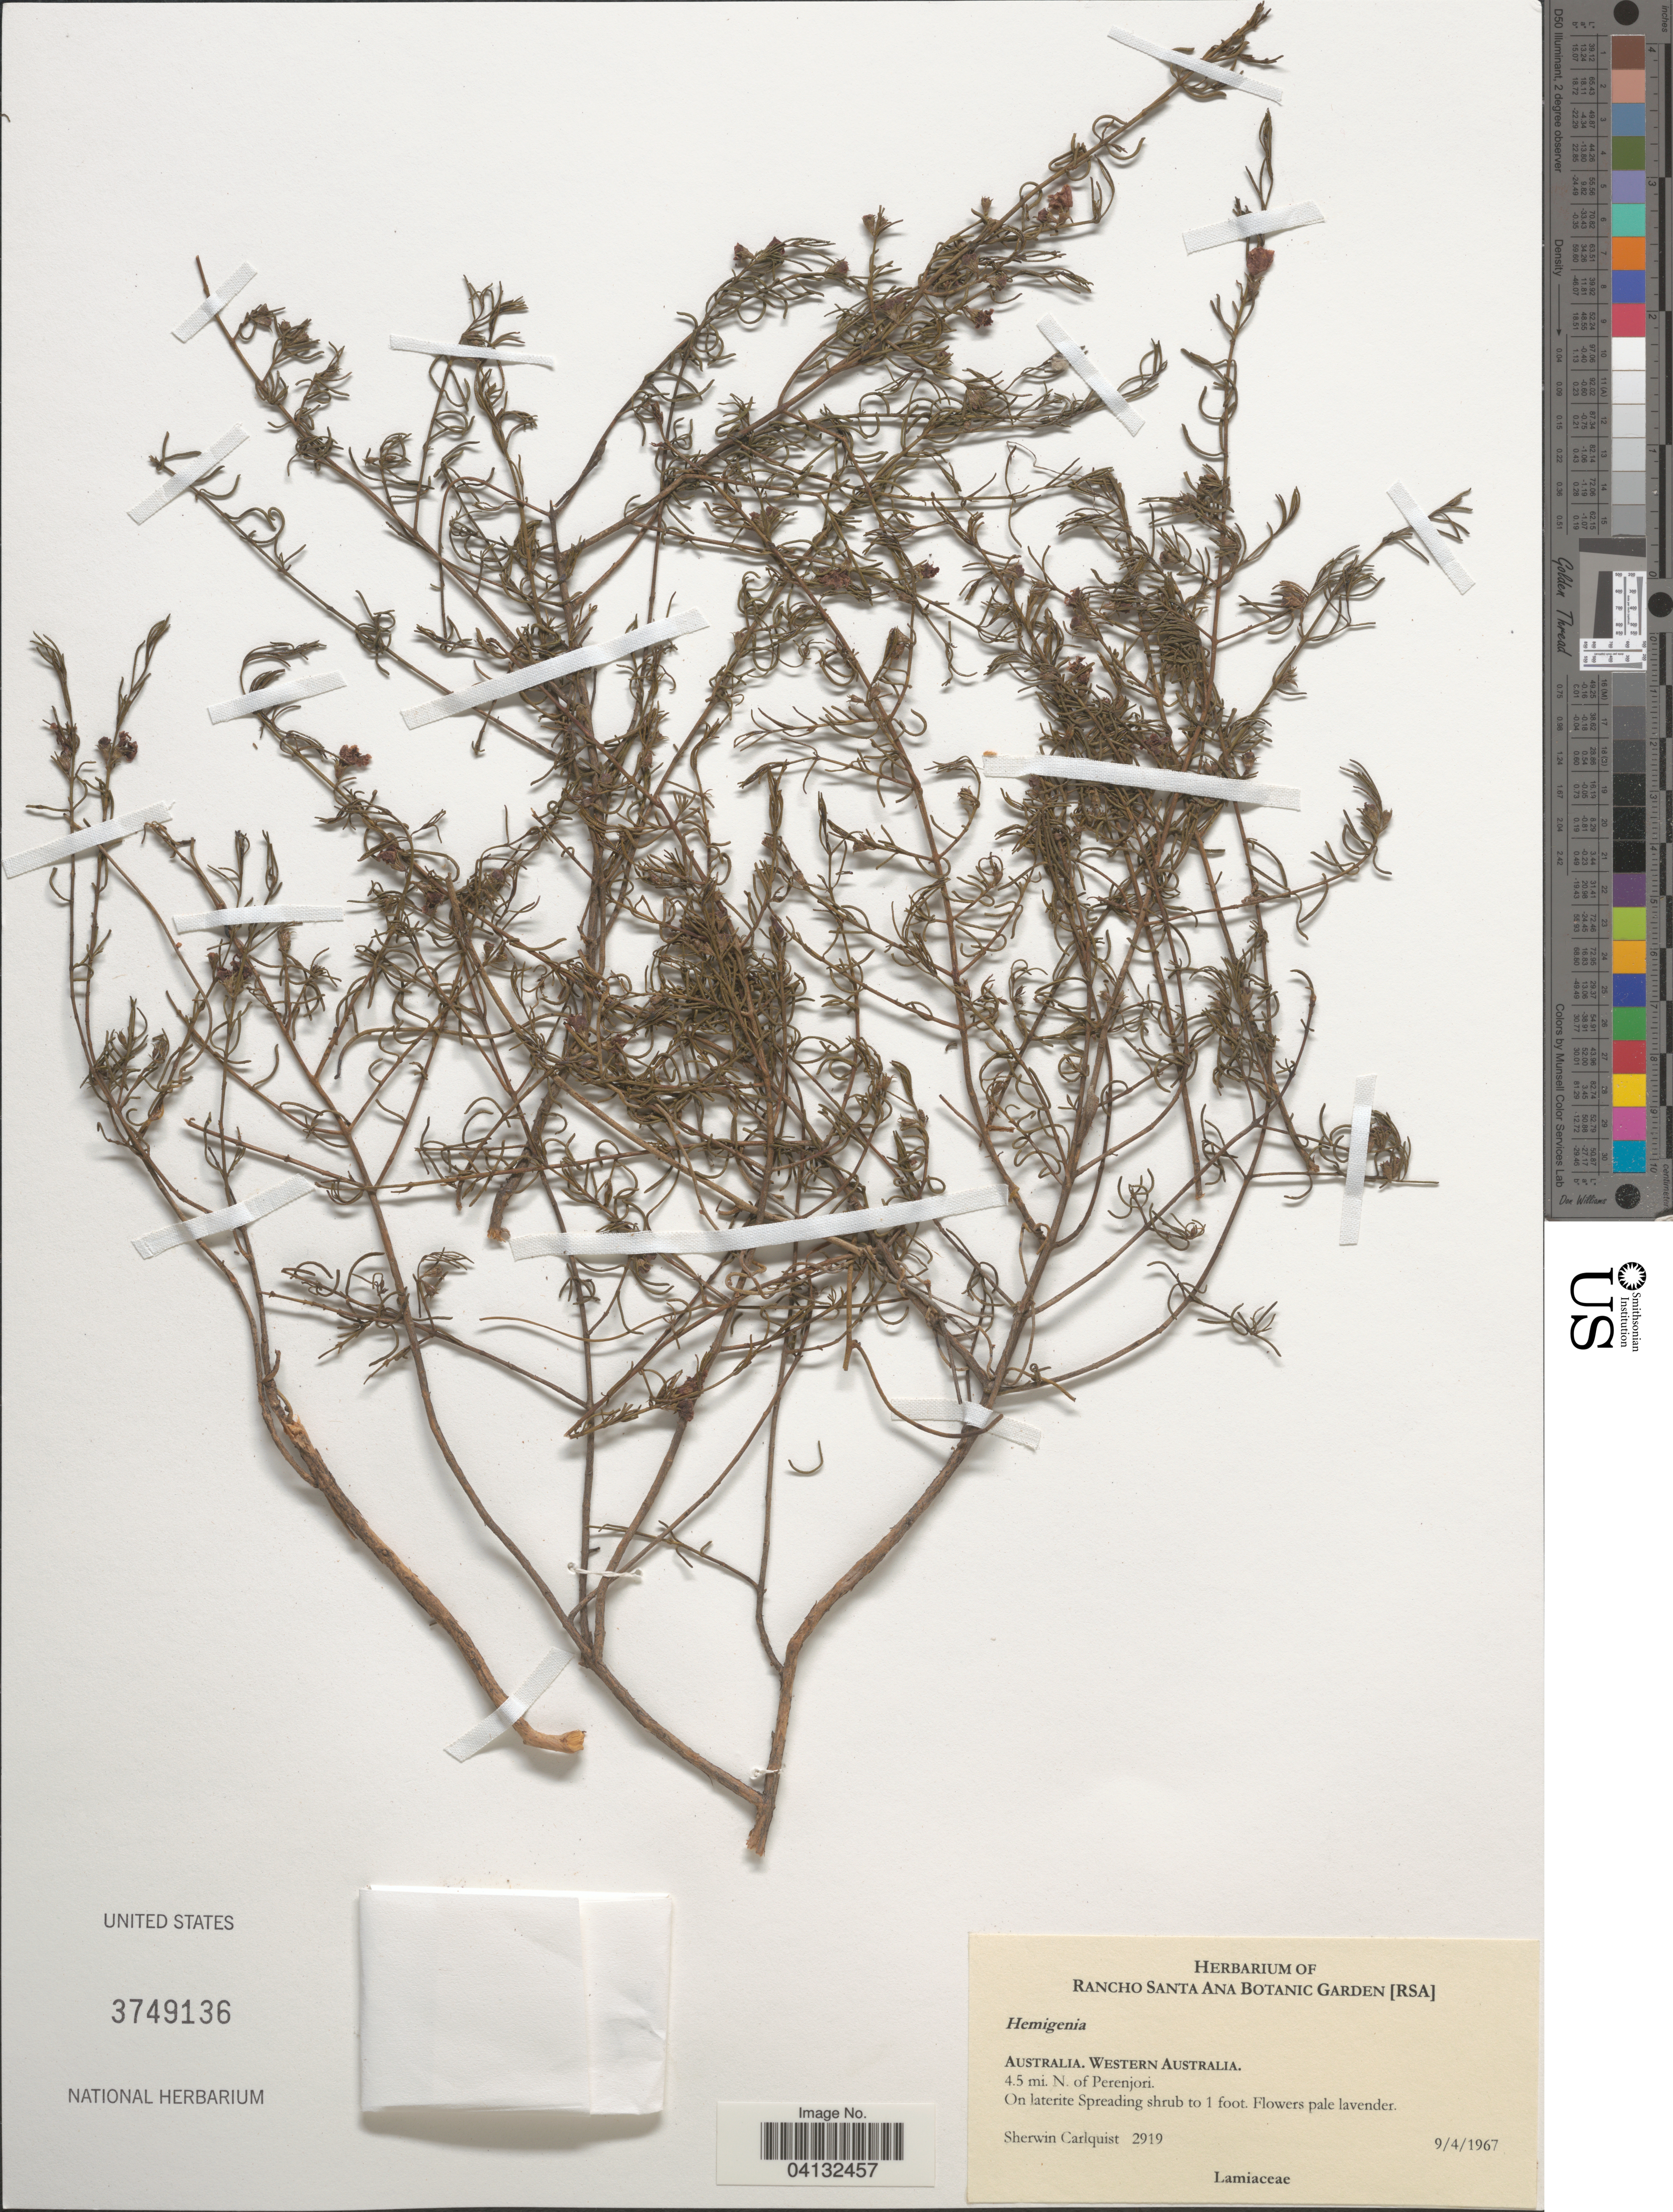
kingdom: Plantae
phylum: Tracheophyta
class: Magnoliopsida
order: Lamiales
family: Lamiaceae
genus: Hemigenia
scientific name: Hemigenia sp.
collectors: S. Carlquist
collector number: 2919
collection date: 1967-04-09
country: Australia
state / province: Western Australia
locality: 4.5 mi. N. of Perenjori.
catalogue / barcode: US 3749136